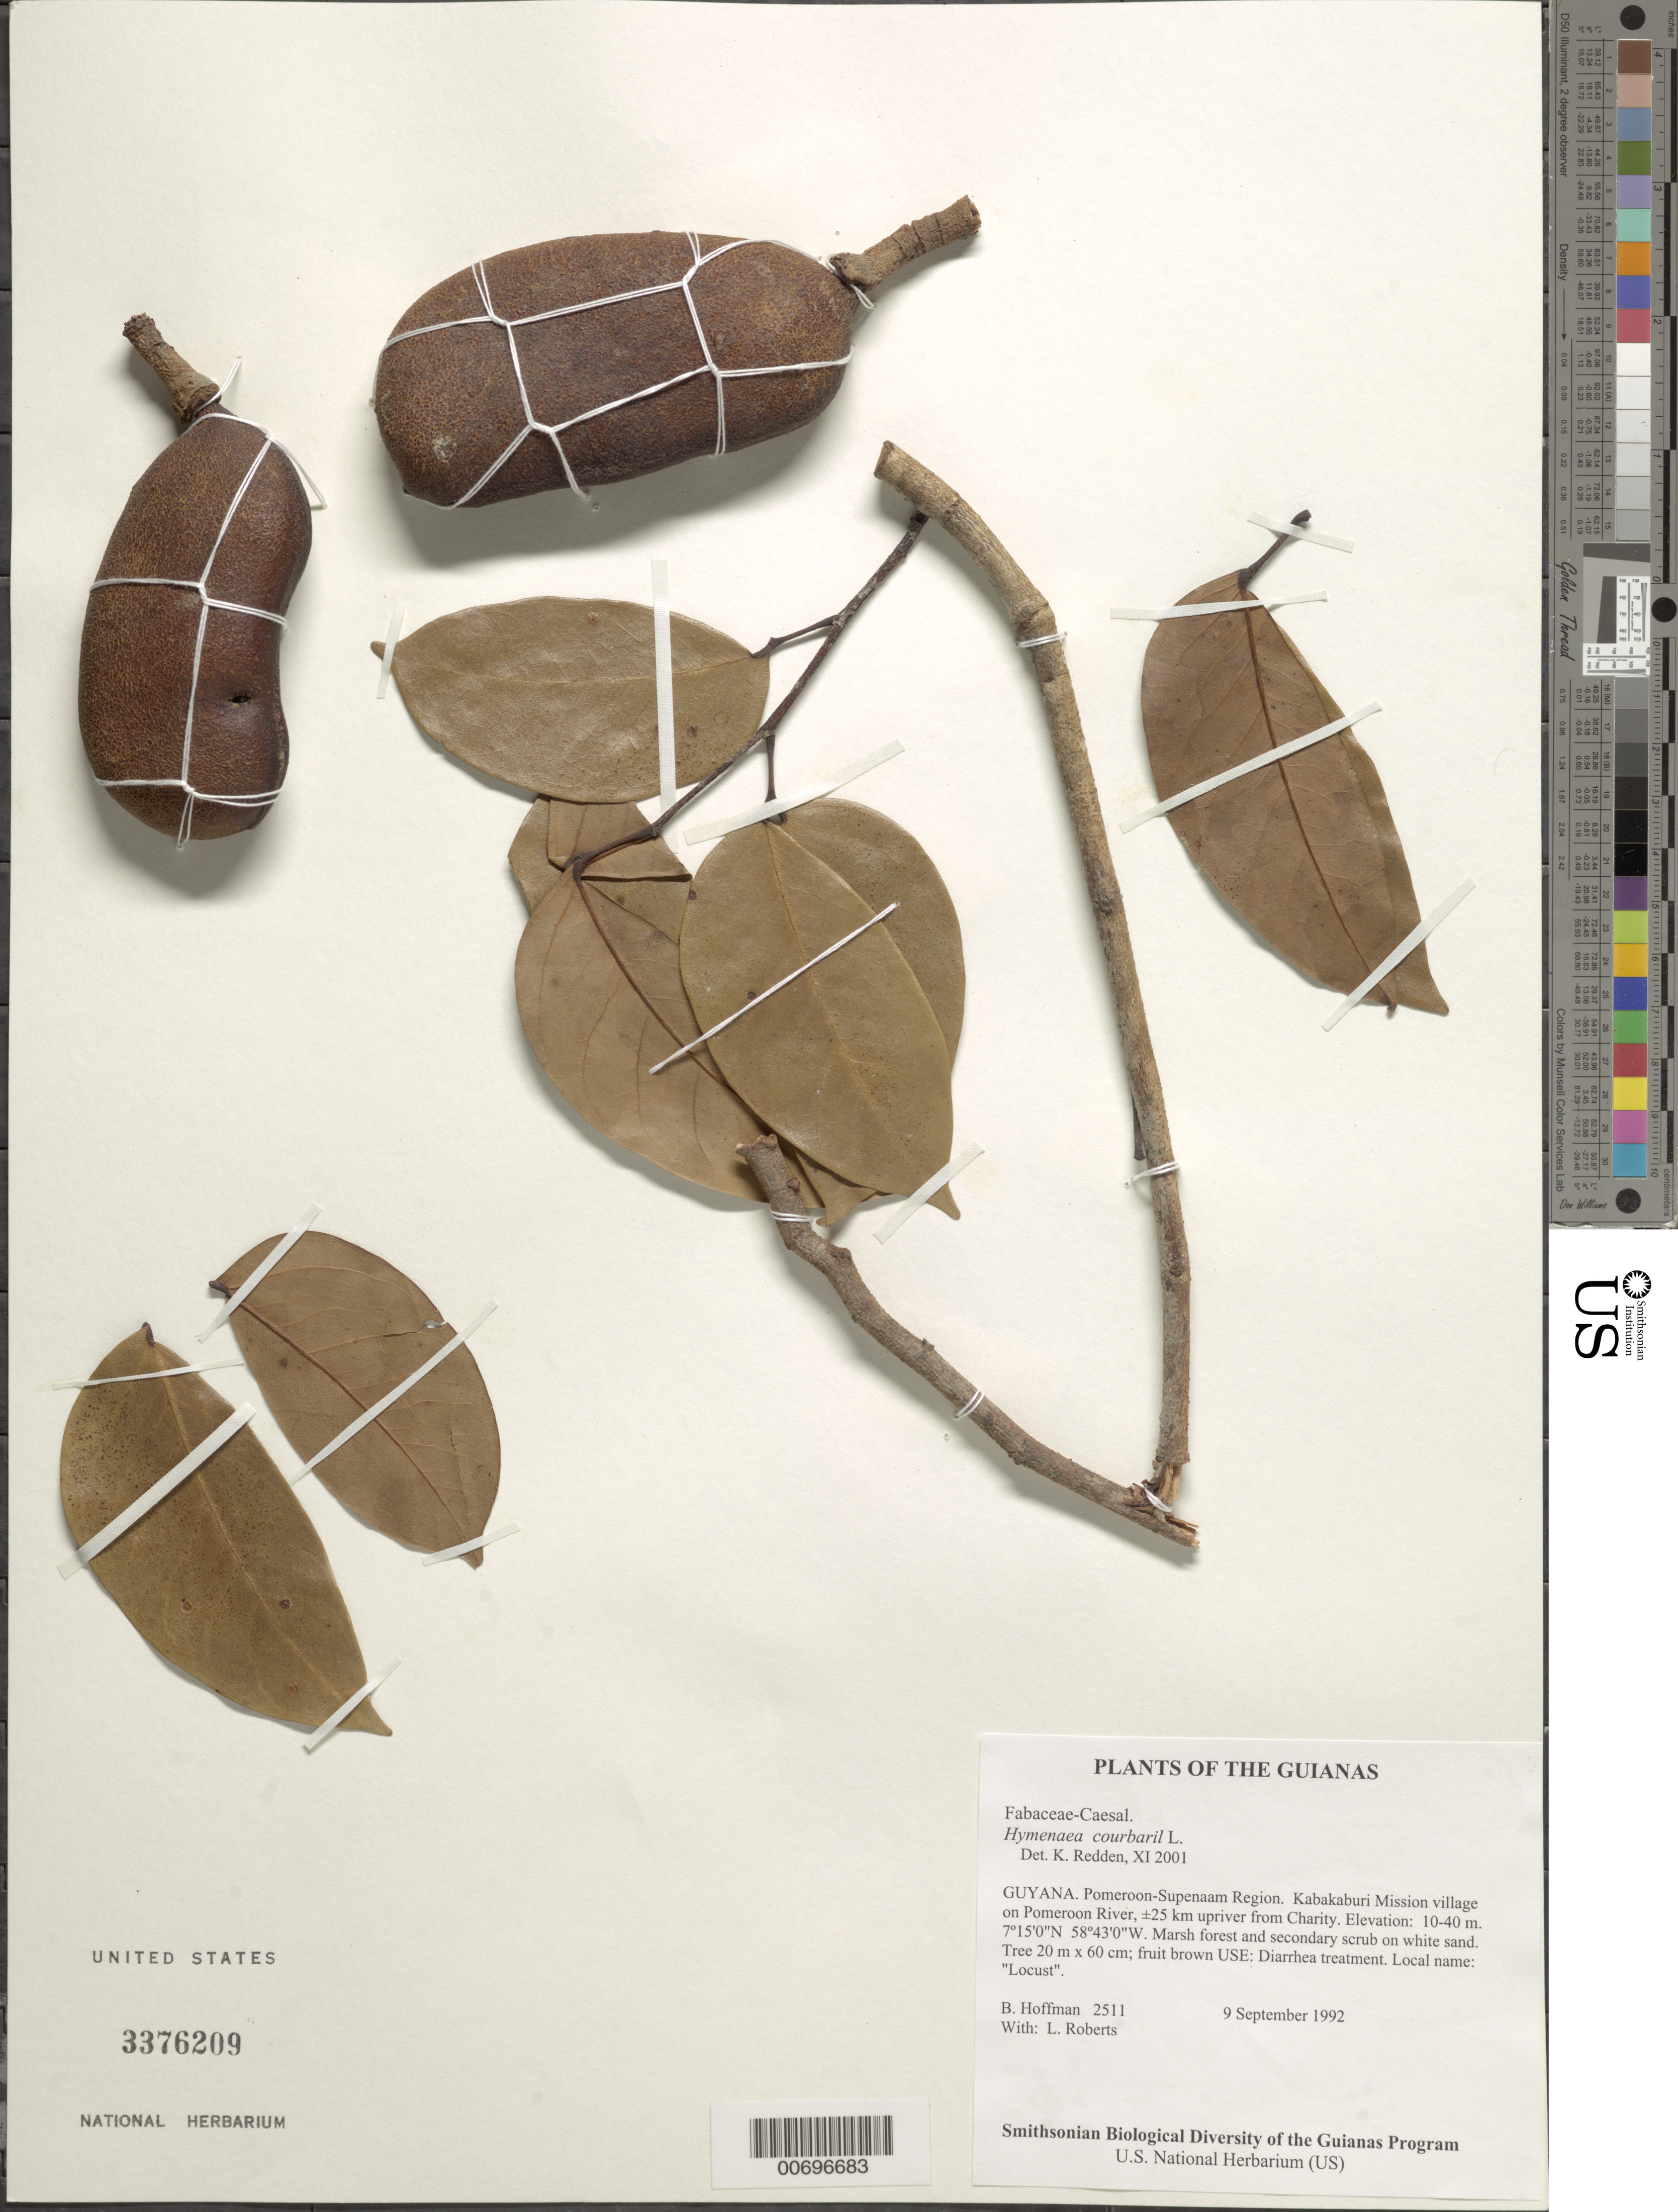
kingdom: Plantae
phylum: Tracheophyta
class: Magnoliopsida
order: Fabales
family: Fabaceae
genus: Hymenaea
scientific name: Hymenaea courbaril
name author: L.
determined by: Redden, K. M.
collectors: B. Hoffman & L. Roberts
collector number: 2511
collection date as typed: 9 September 1992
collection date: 1992-09-09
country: Guyana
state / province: Pomeroon-Supenaam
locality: Kabakaburi Mission village, on Pomeroon River, ±25 km upriver from Charity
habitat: Marsh forest and secondary scrub on white sand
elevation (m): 10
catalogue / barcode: US 3376209